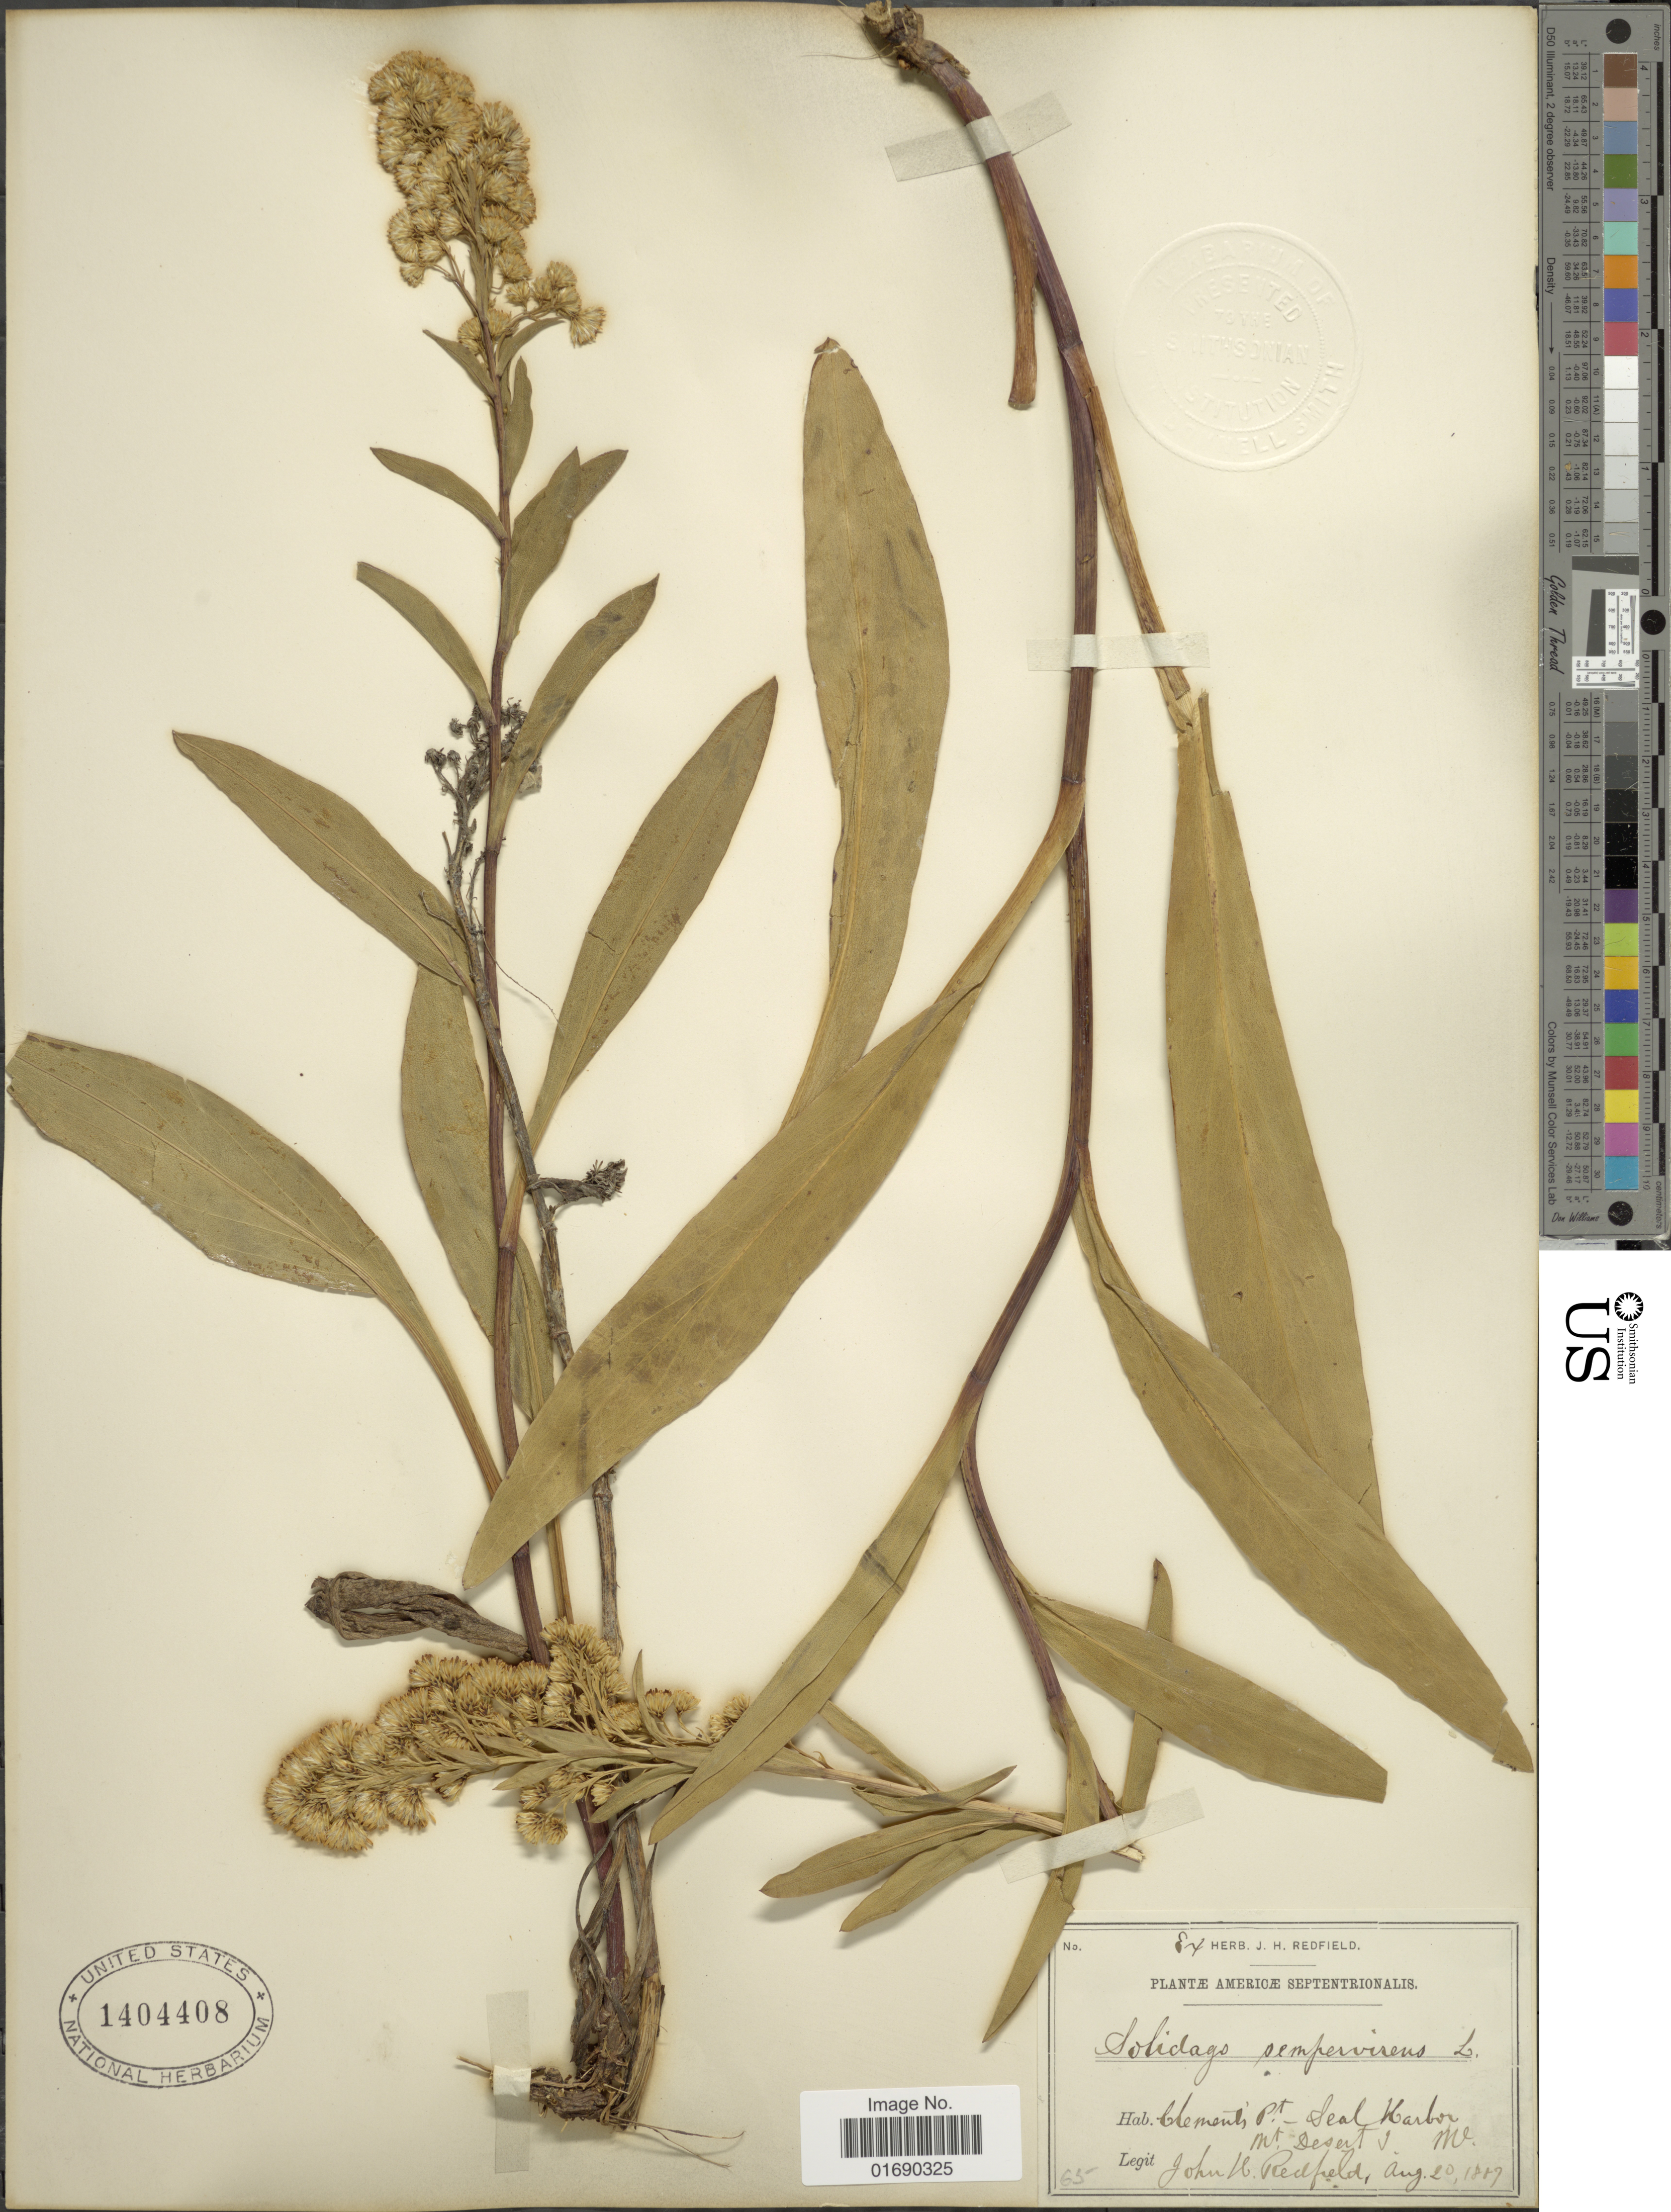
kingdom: Plantae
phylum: Tracheophyta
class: Magnoliopsida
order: Asterales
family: Asteraceae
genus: Solidago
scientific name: Solidago sempervirens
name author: L.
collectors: J. Redfield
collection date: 1889-08-20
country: United States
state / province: Maine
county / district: Hancock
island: Mt. Desert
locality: Clemets Pt - Seal Harbor Mt Desert I.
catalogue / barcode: US 1404408